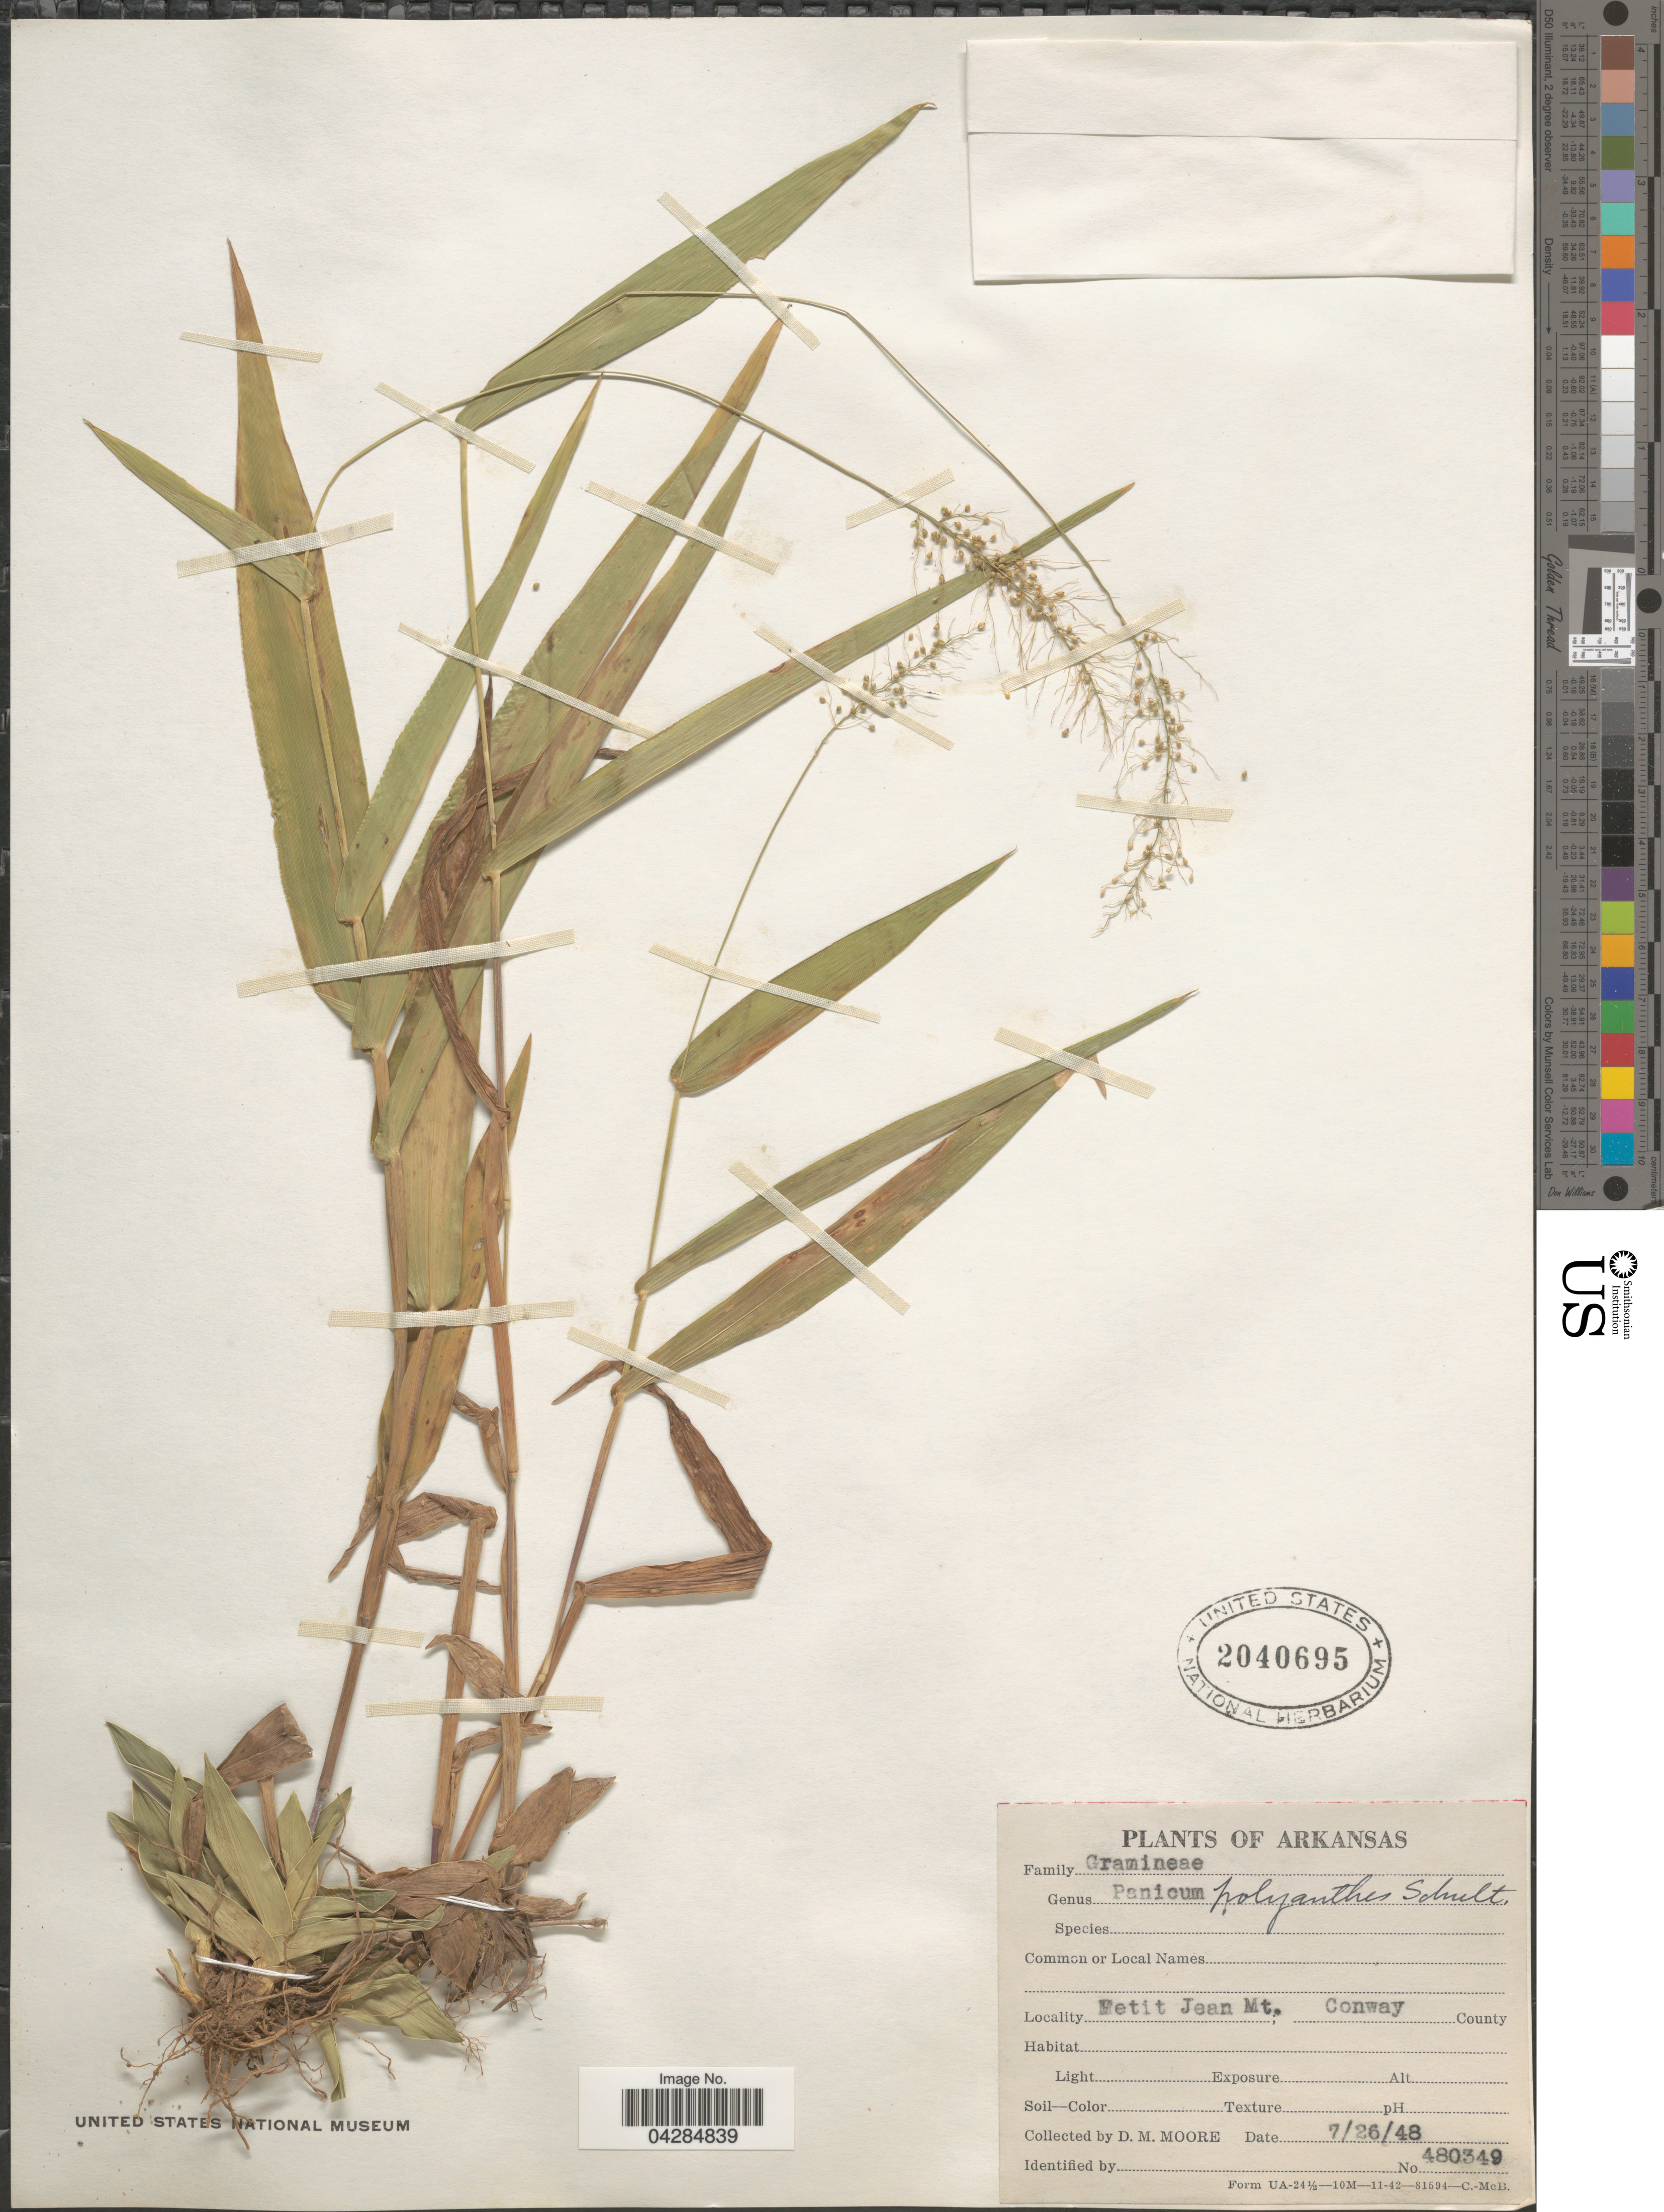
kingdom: Plantae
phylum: Tracheophyta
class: Liliopsida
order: Poales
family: Poaceae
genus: Dichanthelium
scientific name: Dichanthelium polyanthes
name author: (Schult.) Mohlenbr.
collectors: D. Moore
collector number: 480349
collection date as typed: Transcribed d/m/y: 26/7/48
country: United States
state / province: Arkansas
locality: Petit Jean Mt; Conway County.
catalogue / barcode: US 2040695